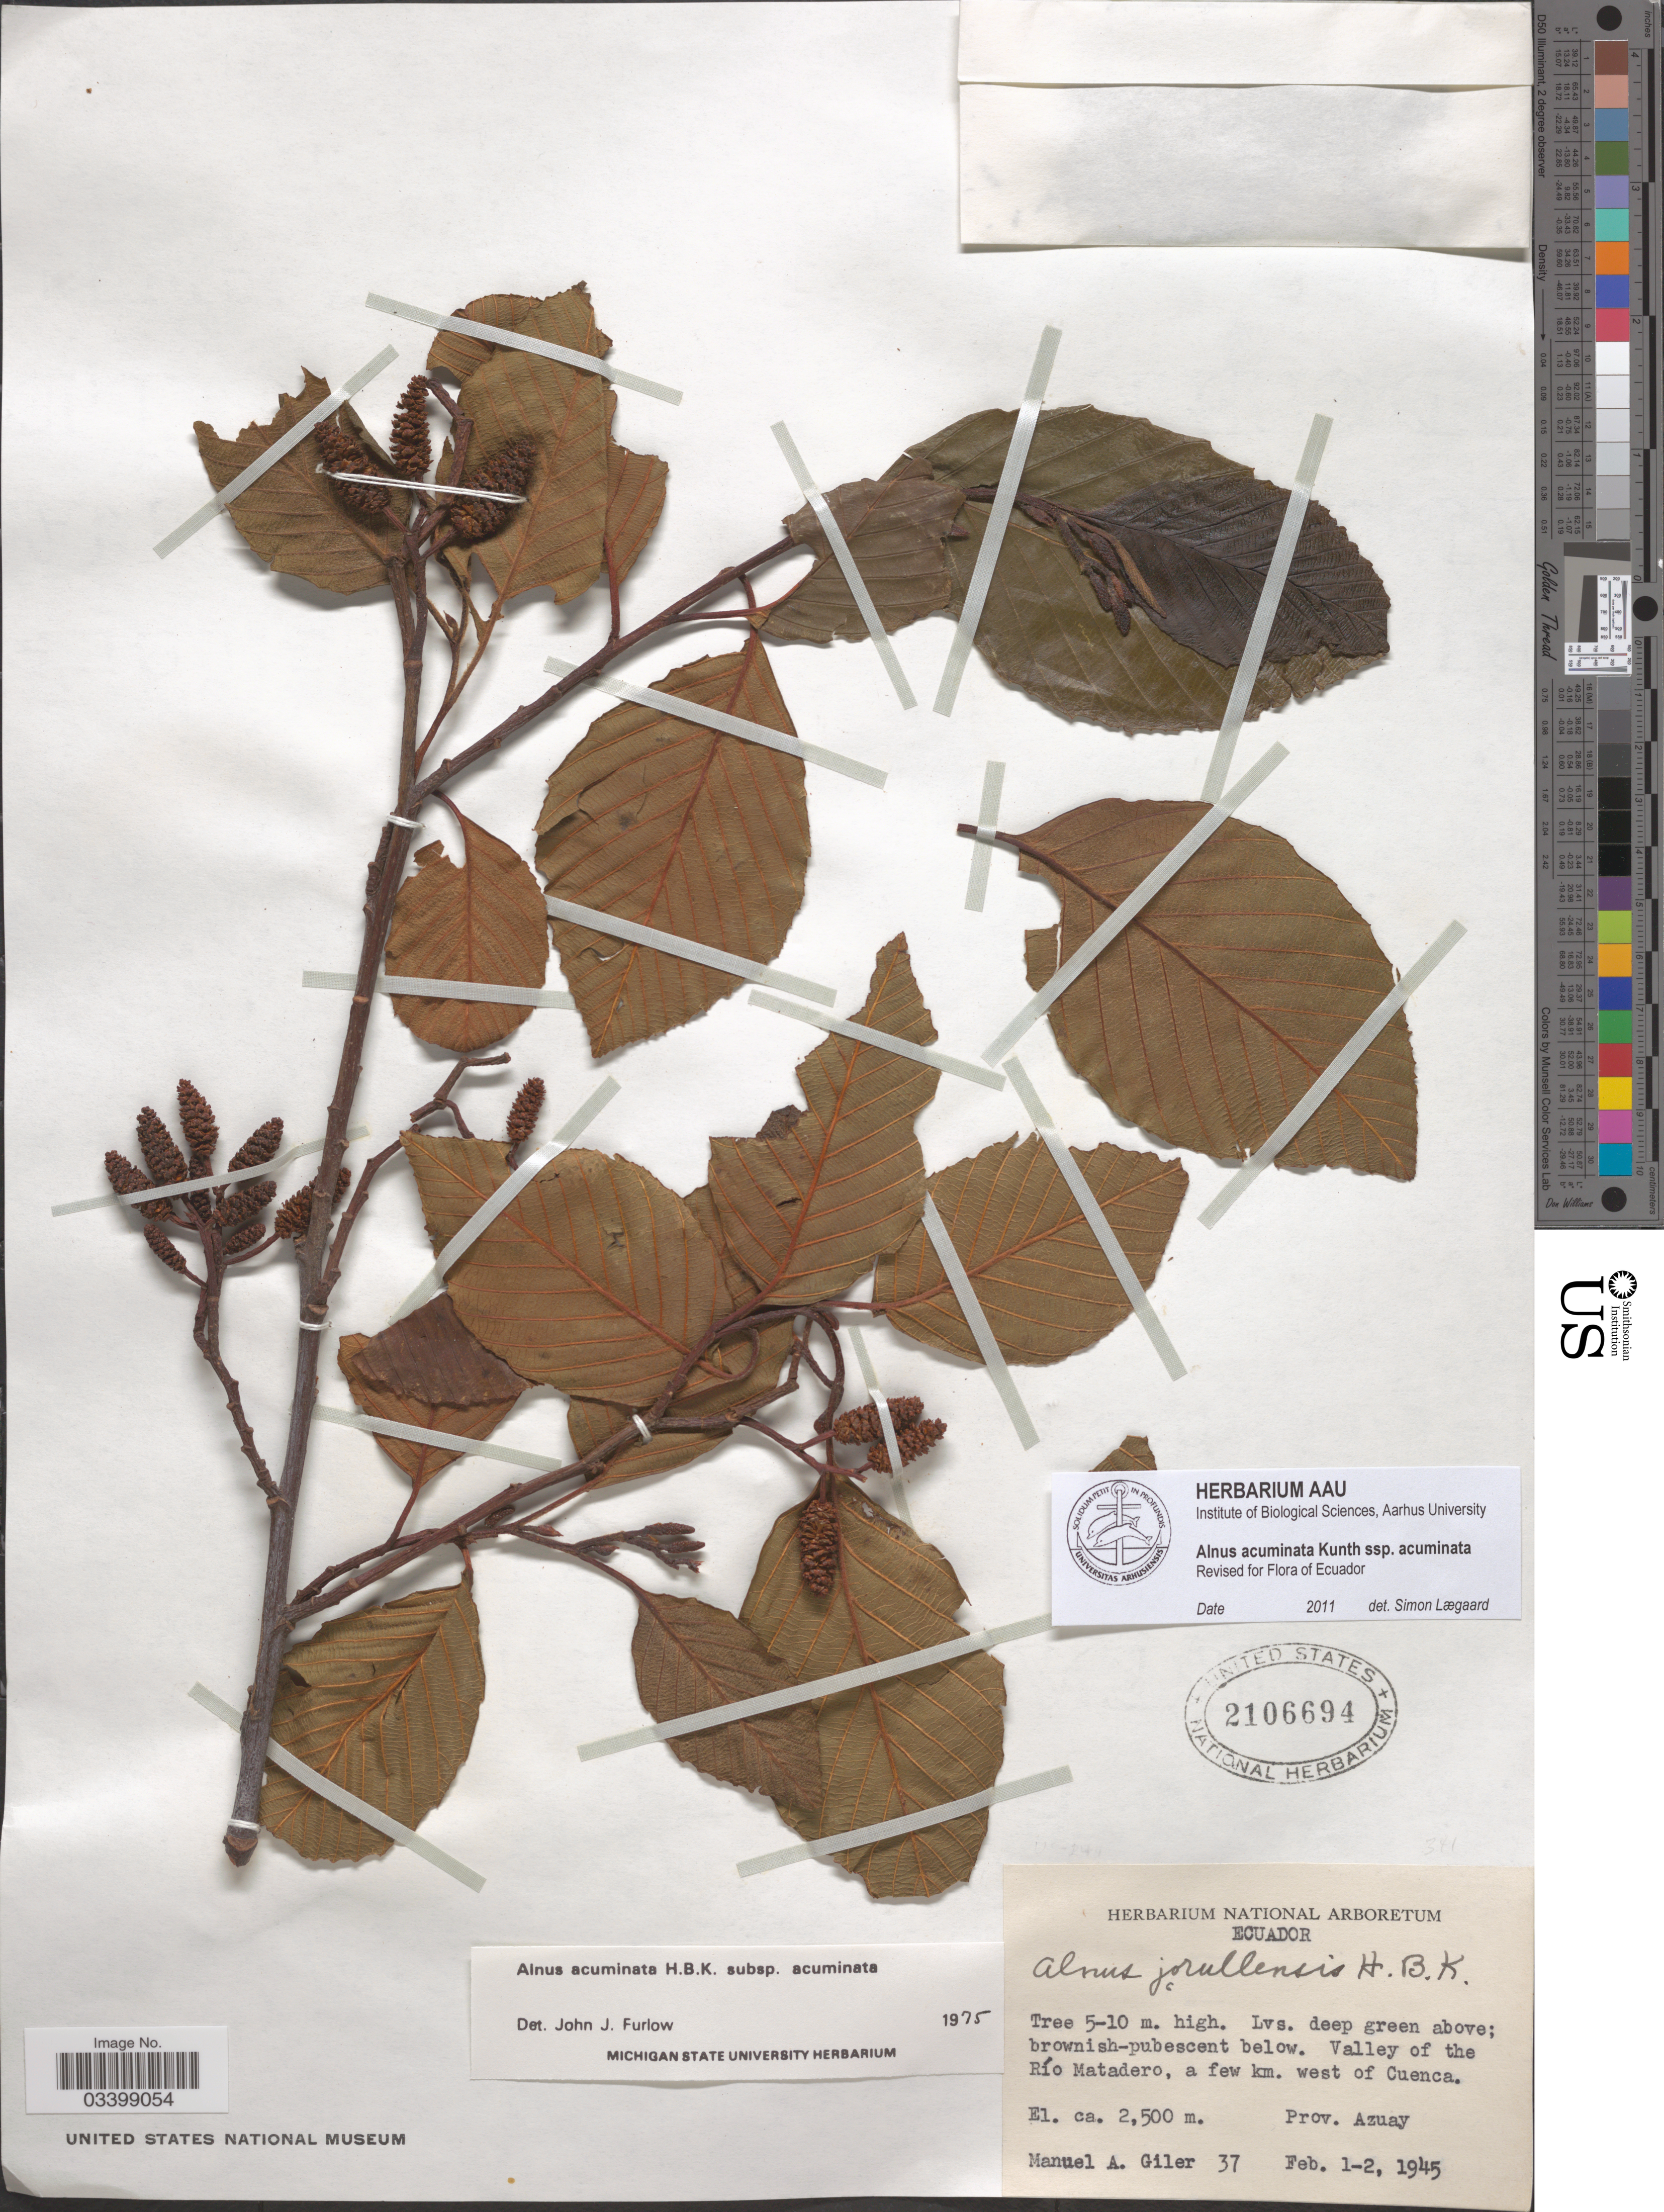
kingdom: Plantae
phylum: Tracheophyta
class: Magnoliopsida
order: Fagales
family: Betulaceae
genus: Alnus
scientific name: Alnus acuminata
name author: Kunth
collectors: M. Gíler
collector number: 37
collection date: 1945-02-01/1945-02-02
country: Ecuador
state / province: Azuay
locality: Valley of the Río Matadero, a few km. west of Cuenca. Prov. Azuay.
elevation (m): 2500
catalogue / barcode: US 2106694